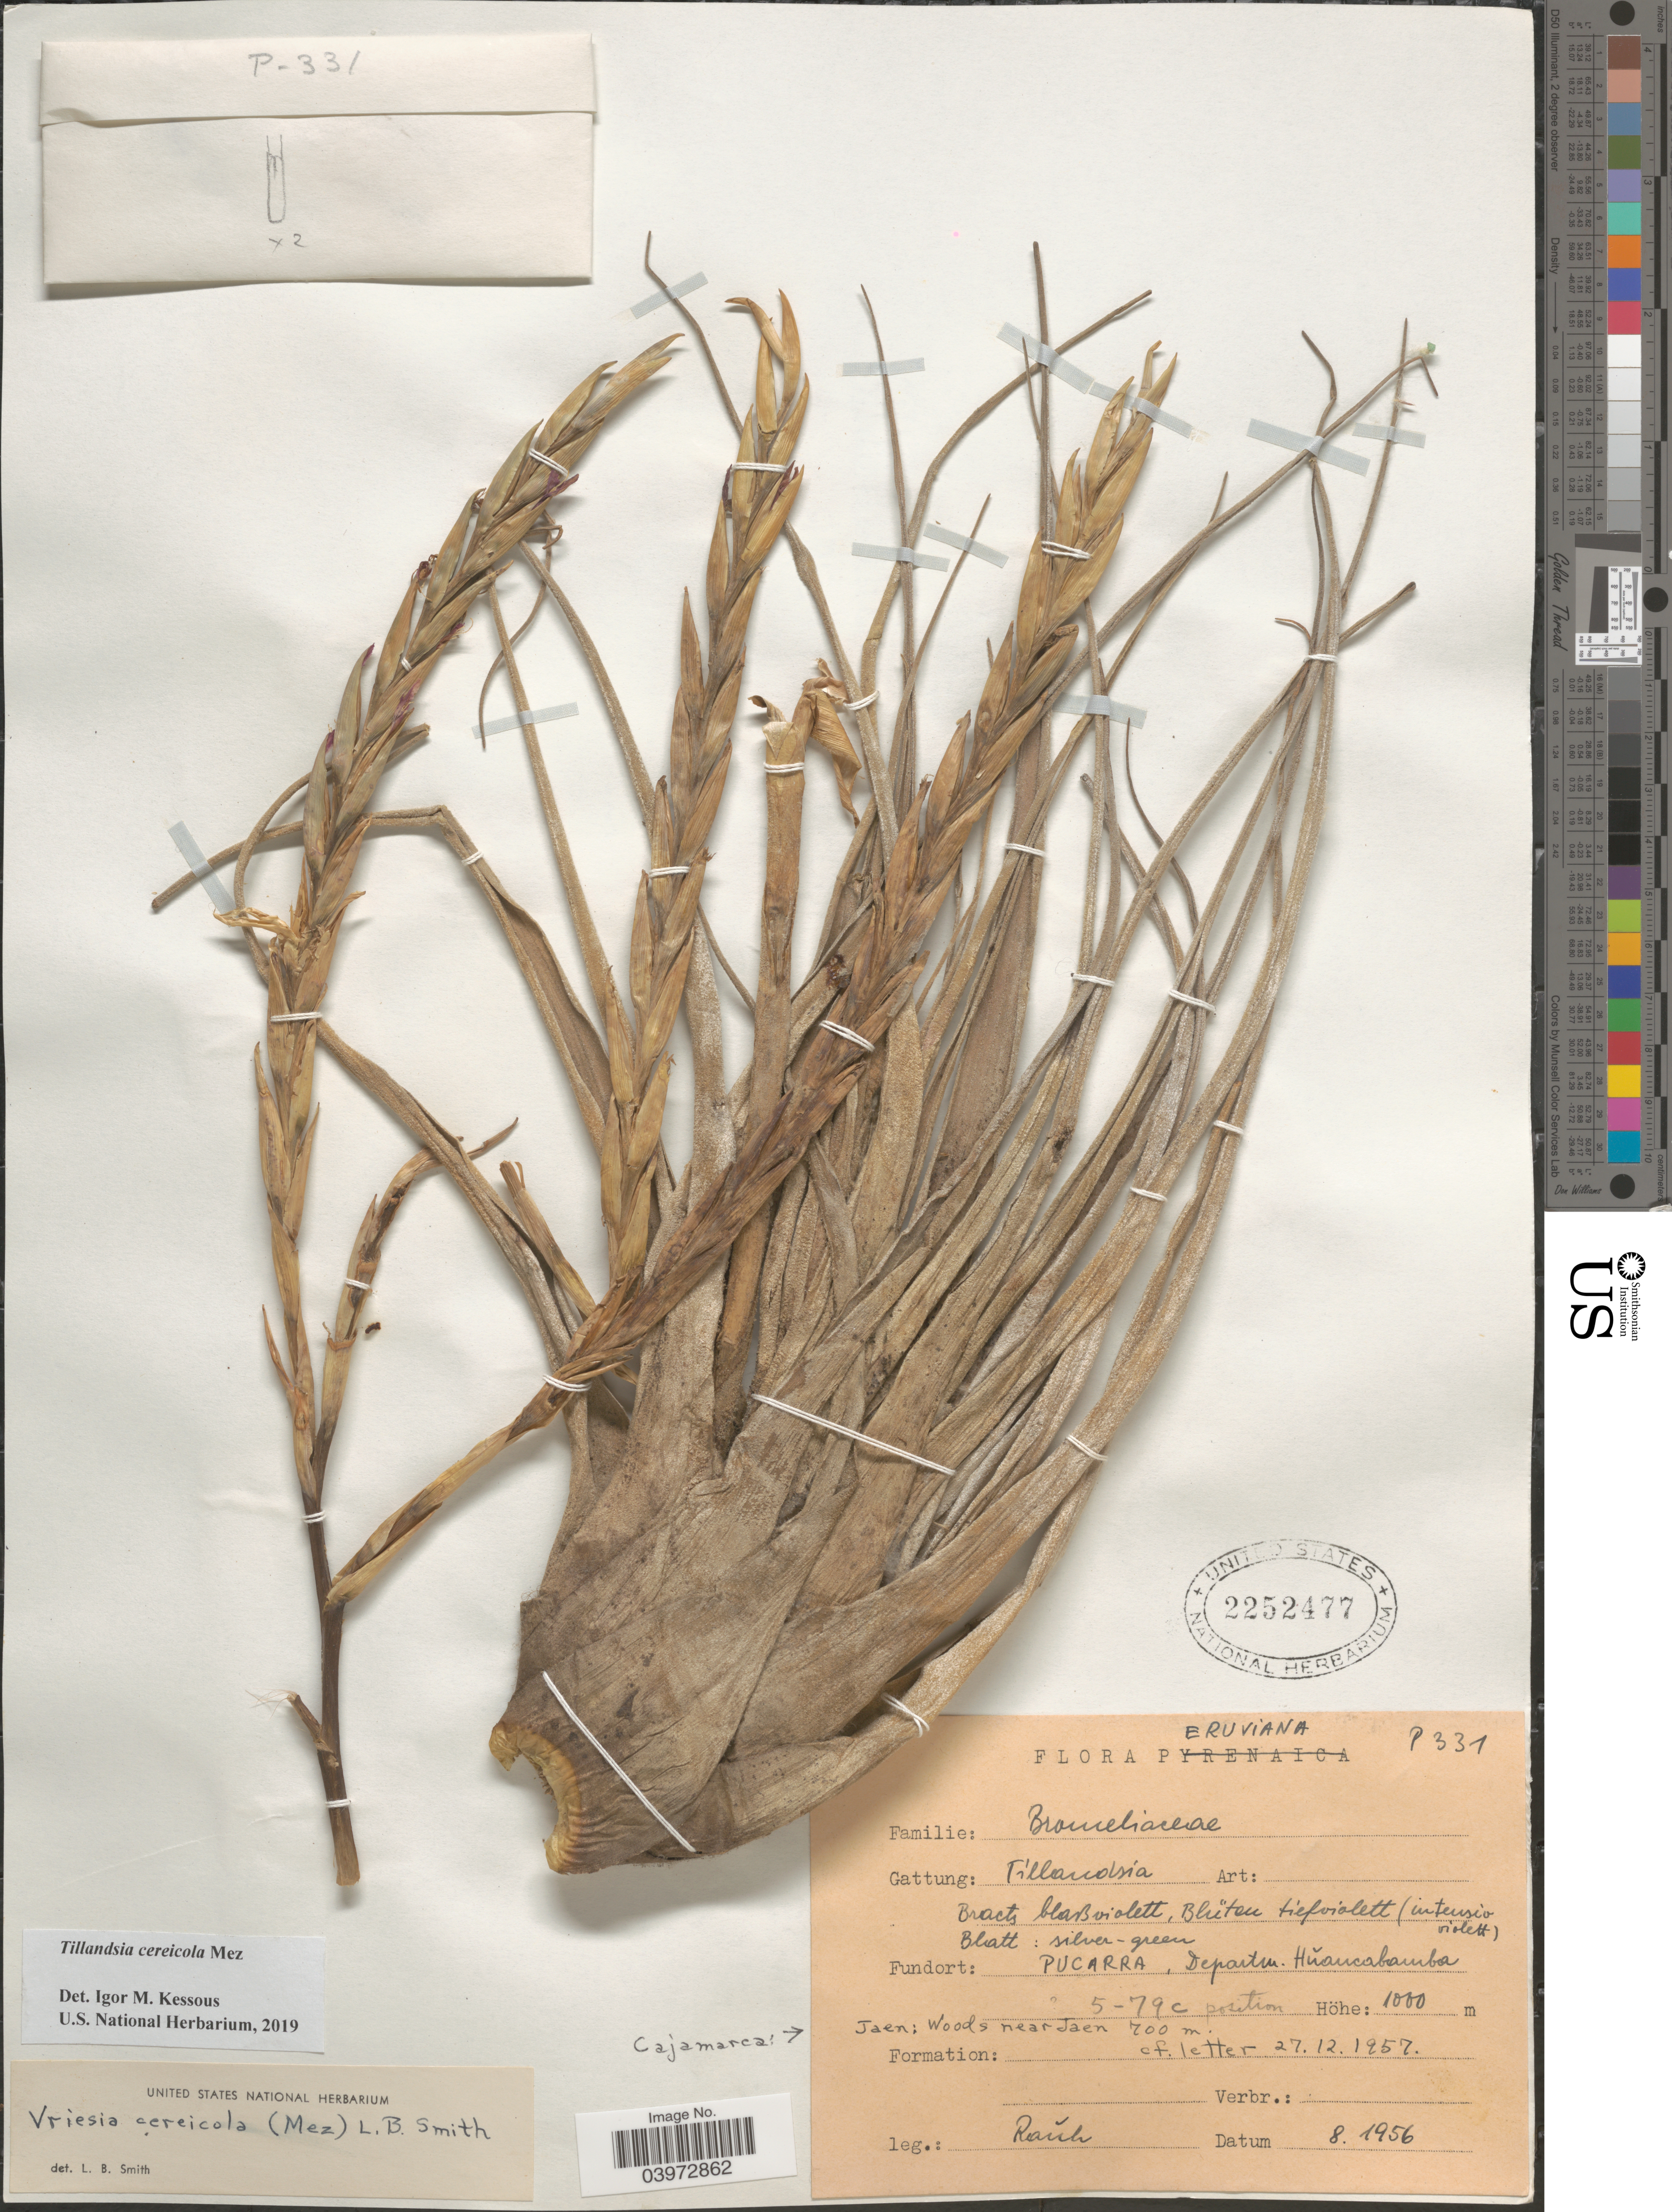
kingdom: Plantae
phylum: Tracheophyta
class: Liliopsida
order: Poales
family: Bromeliaceae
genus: Tillandsia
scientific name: Tillandsia cereicola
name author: Mez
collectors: -. Rauh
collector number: P331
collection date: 1956-08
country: Peru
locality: Pucarra, Departm. Huancabamba.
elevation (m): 1000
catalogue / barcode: US 2252477